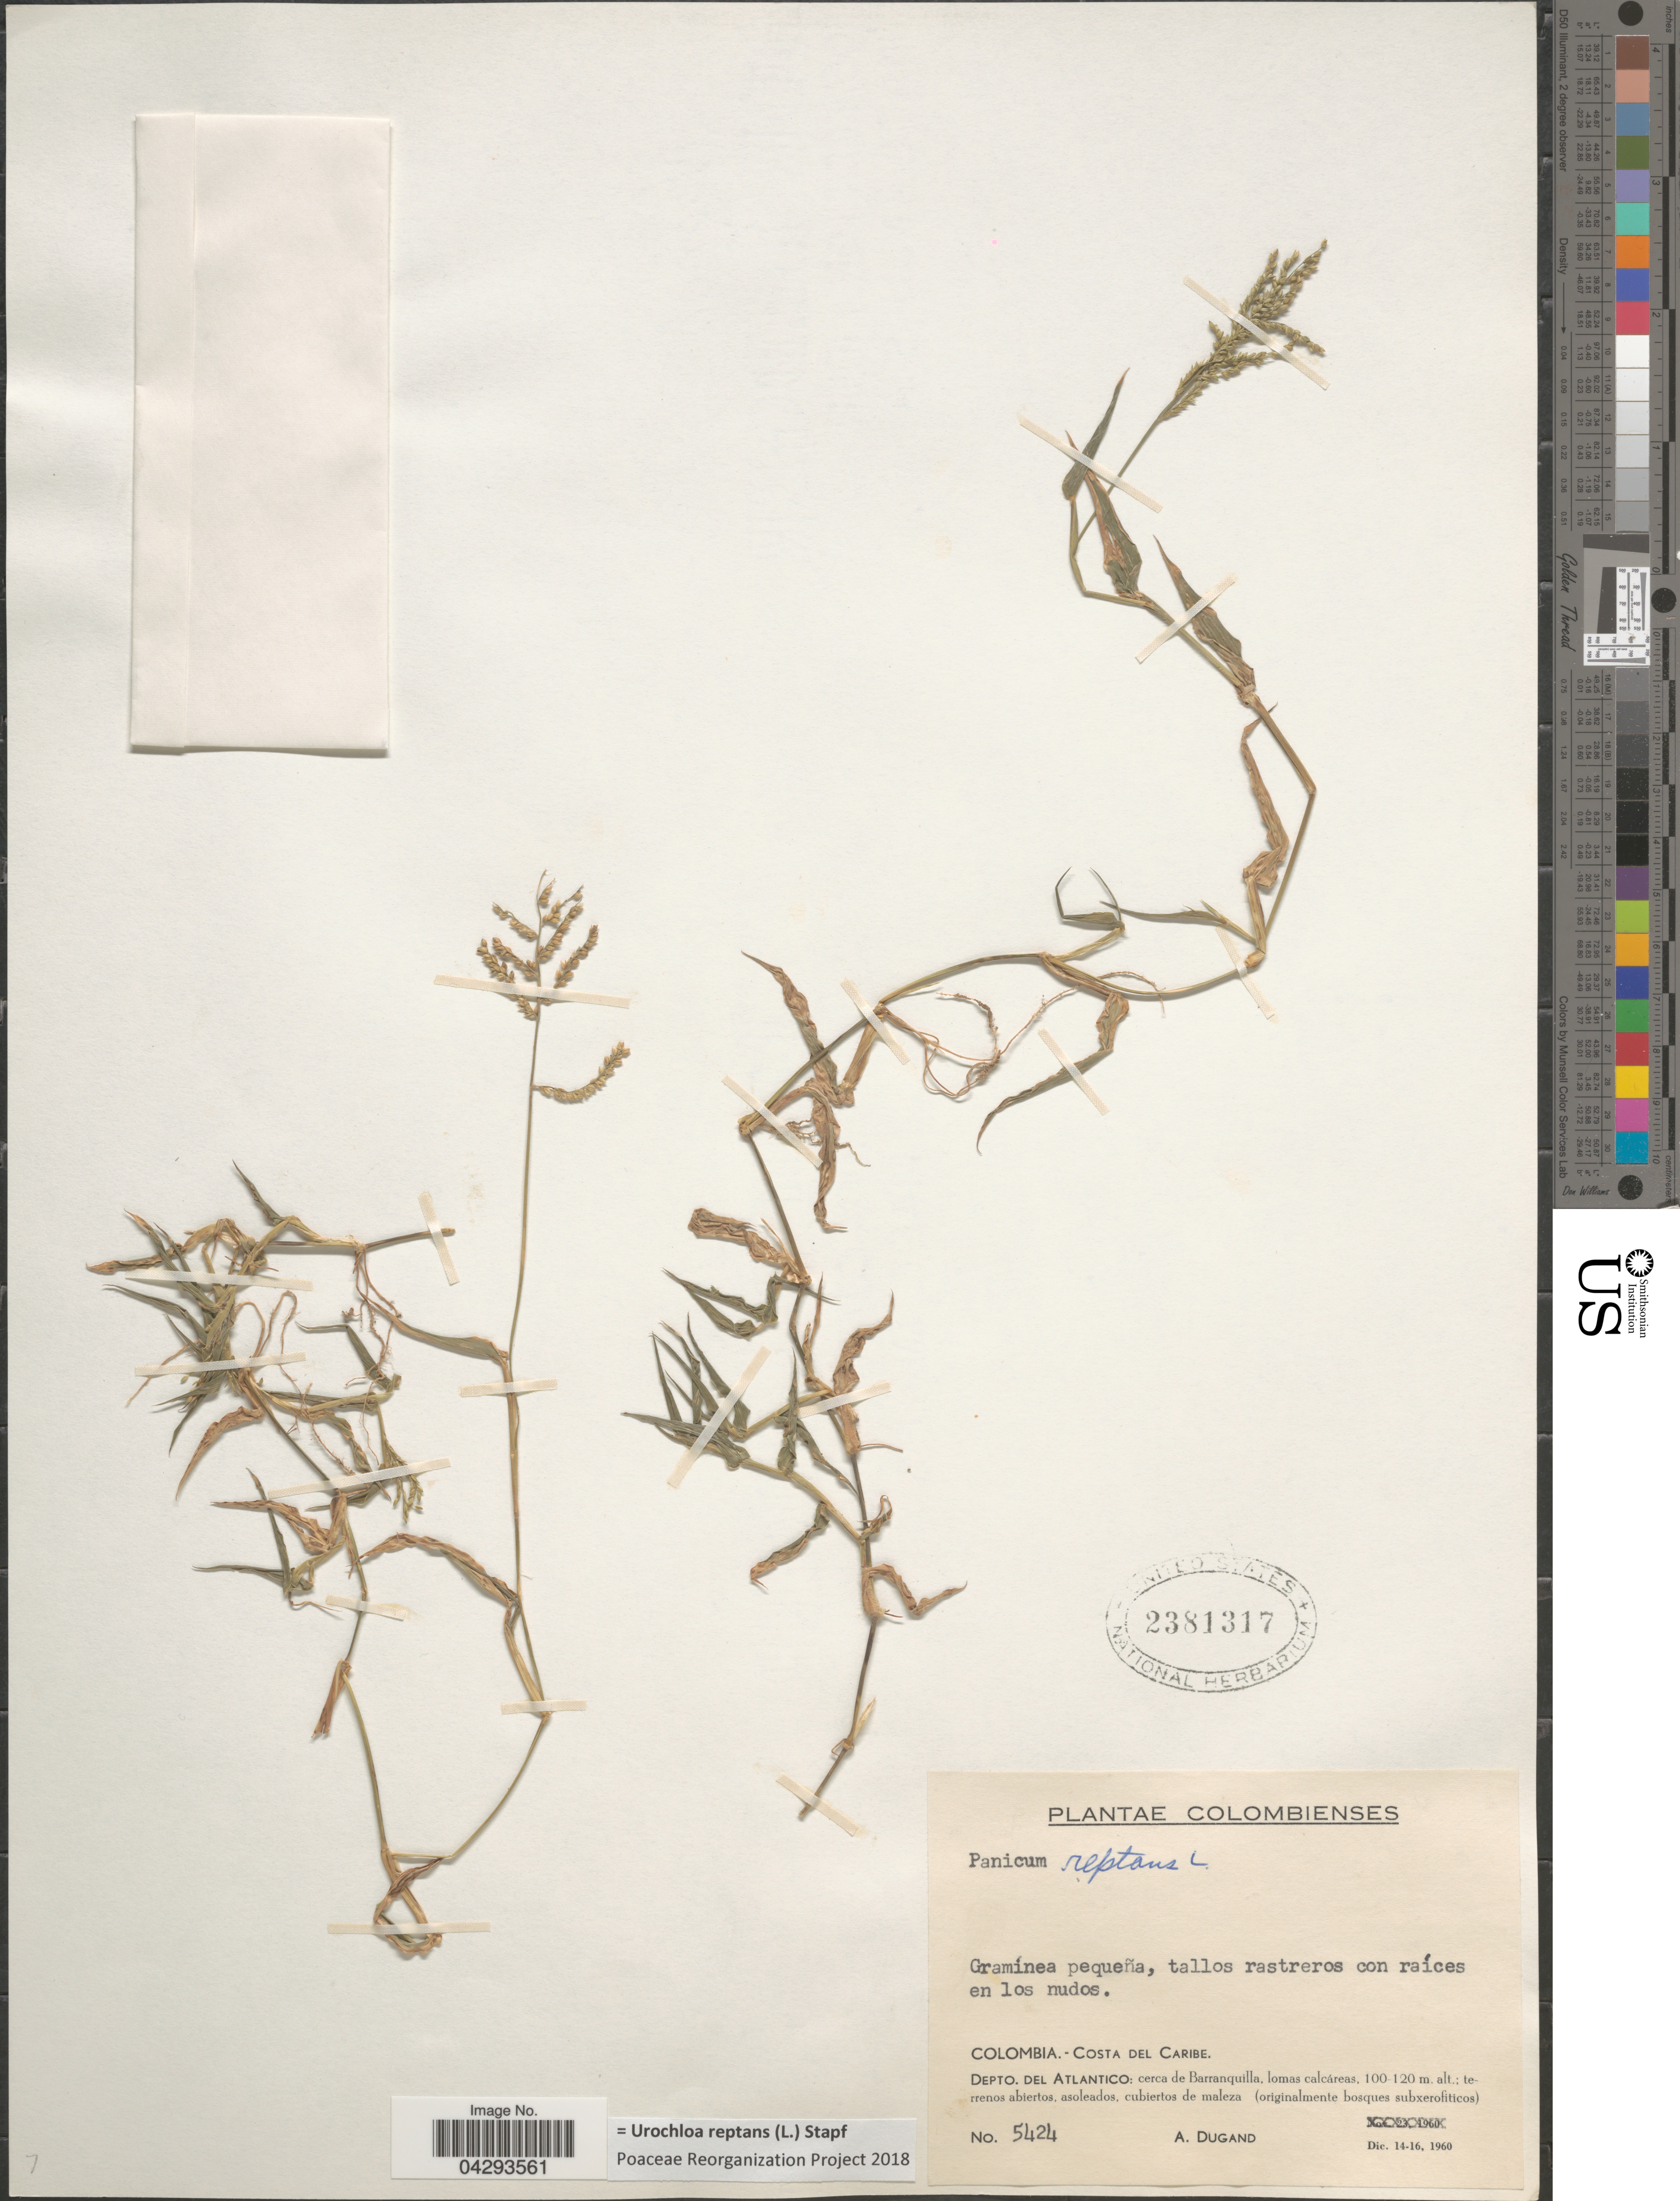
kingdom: Plantae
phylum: Tracheophyta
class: Liliopsida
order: Poales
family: Poaceae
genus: Urochloa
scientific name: Urochloa reptans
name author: (L.) Stapf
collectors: A. Dugand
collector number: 5424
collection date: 1960-12-14/1960-12-16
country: Colombia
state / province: Atlántico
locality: Costa del Caribe. Depto. del Atlantico: cerca de Barranquilla.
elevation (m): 100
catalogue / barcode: US 2381317